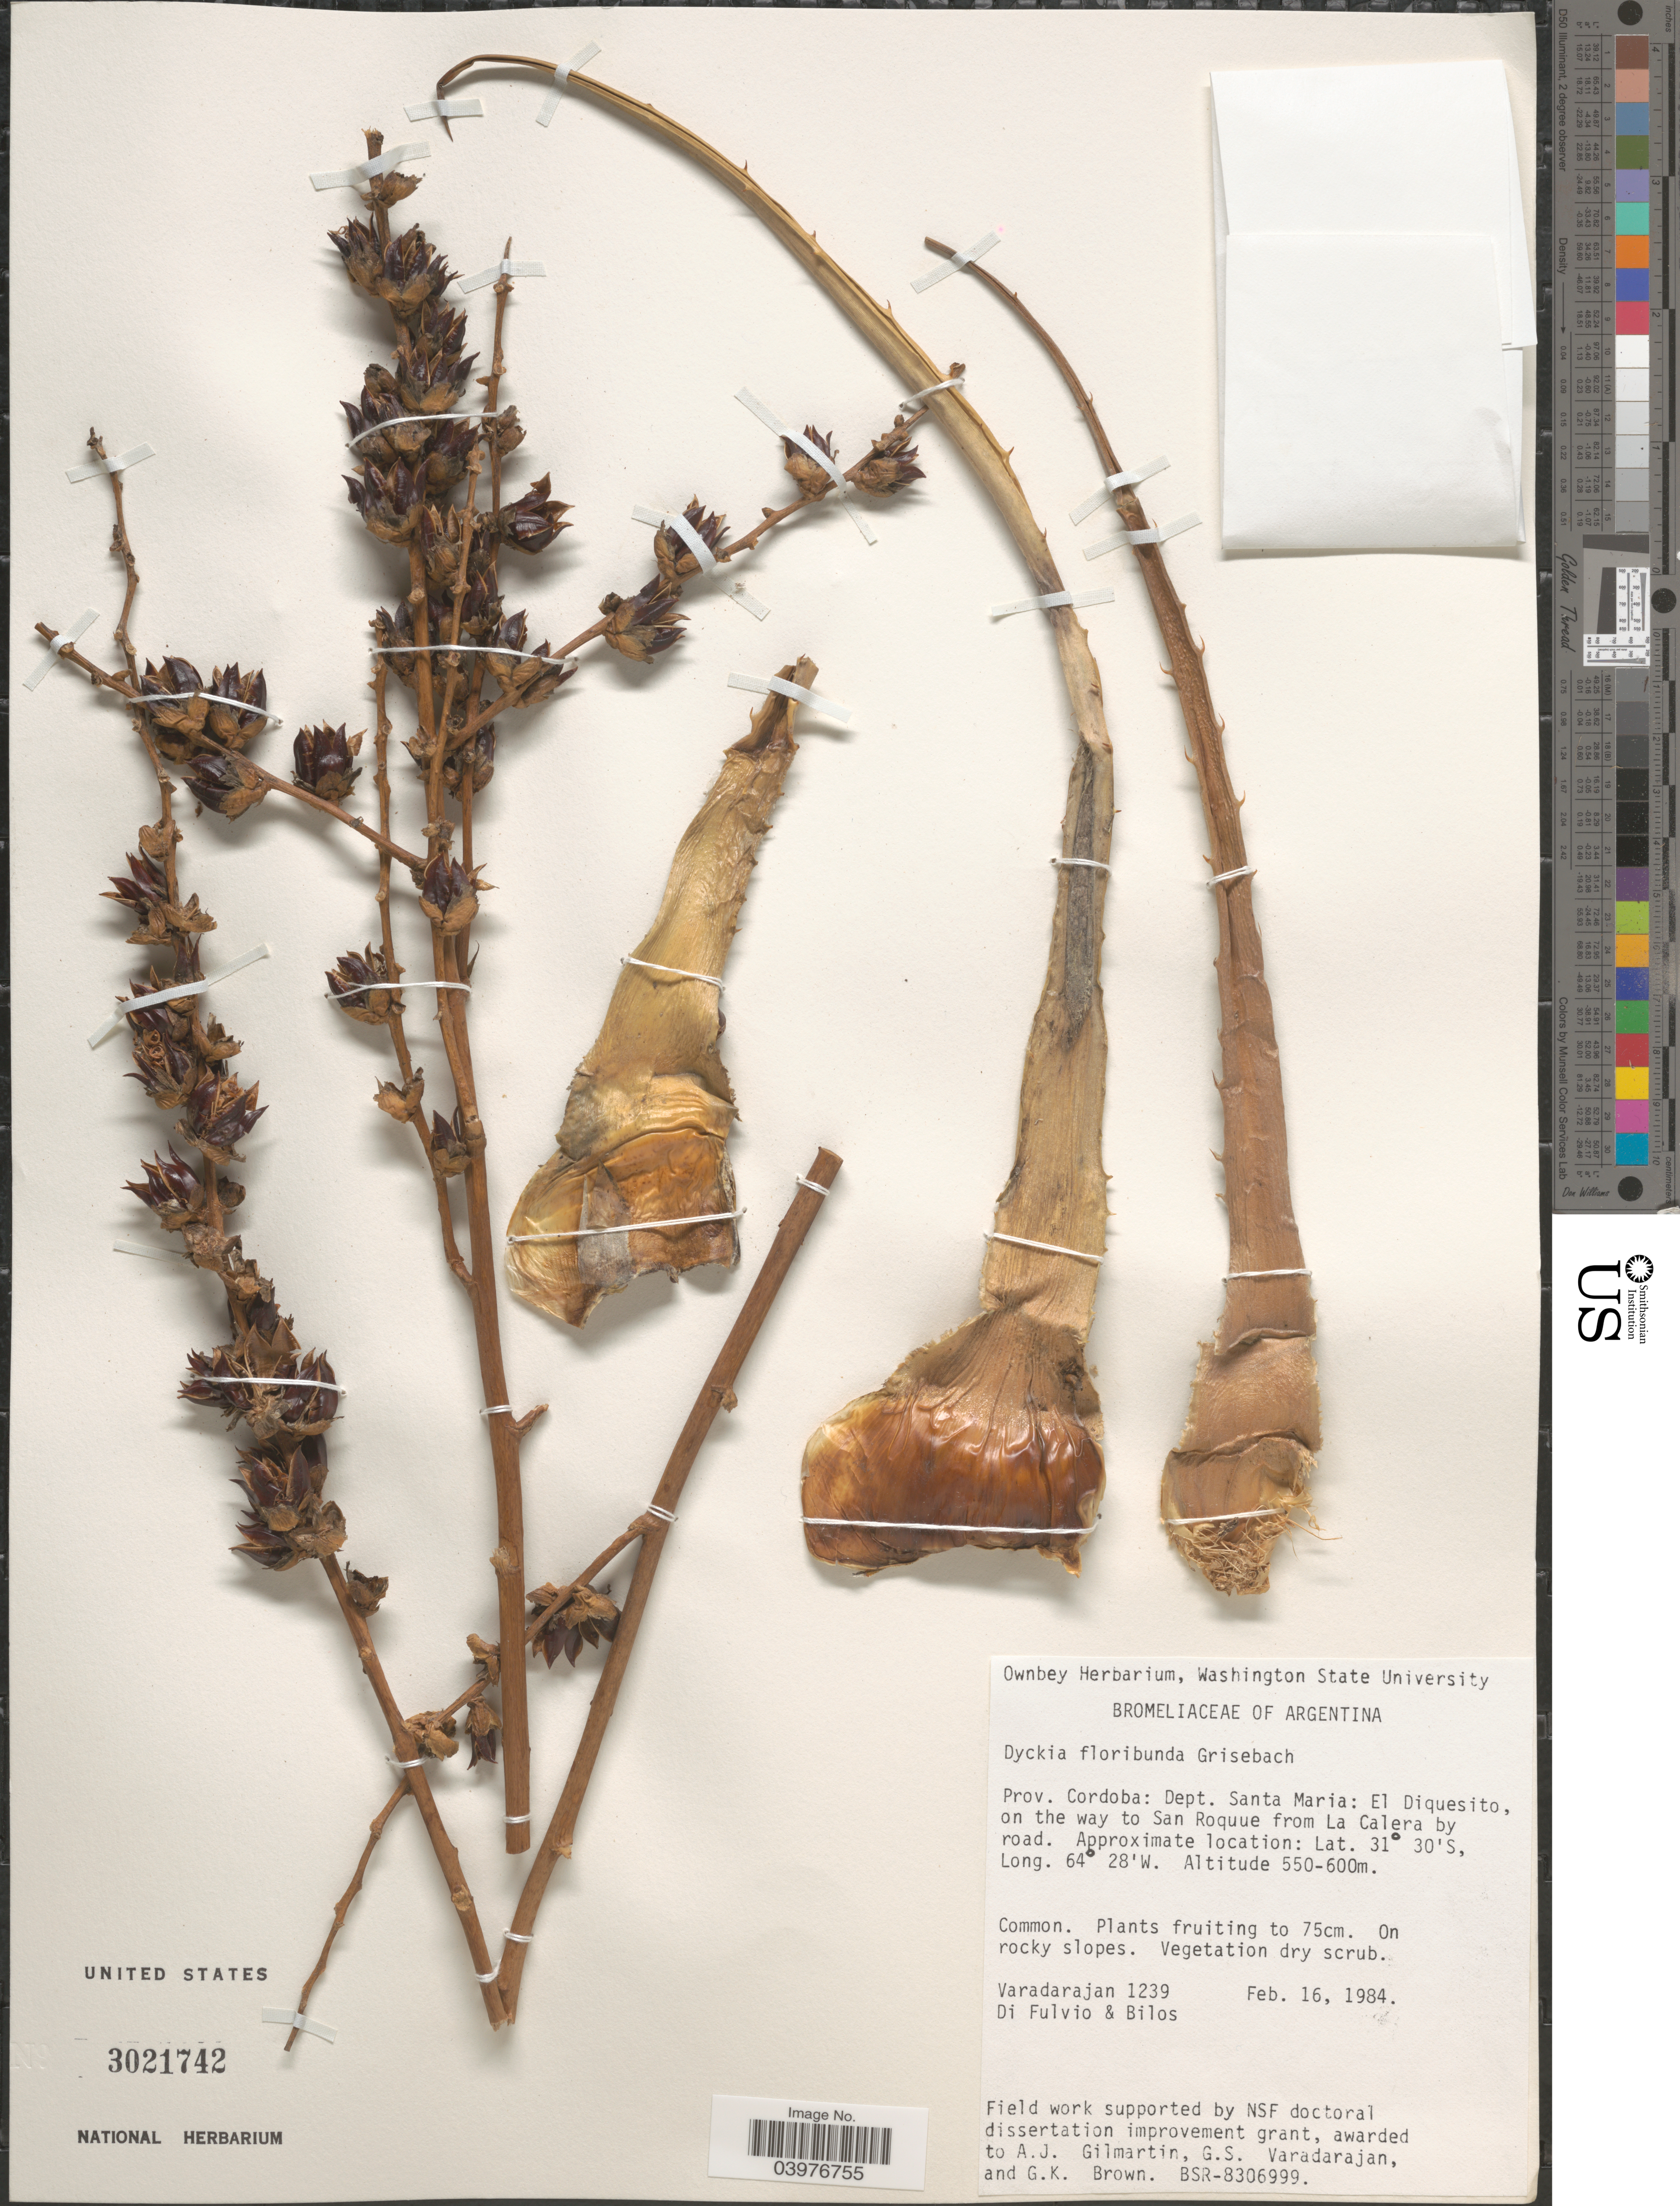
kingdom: Plantae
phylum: Tracheophyta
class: Liliopsida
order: Poales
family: Bromeliaceae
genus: Dyckia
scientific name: Dyckia floribunda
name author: Griseb.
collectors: G. S. Varadarajan, -. Di Fulvio & -. Bilos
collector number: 1239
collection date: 1984-02-16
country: Argentina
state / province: Cordoba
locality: Dept. Santa Maria: El Diquesito, on the way to San Roque from La Calera by road.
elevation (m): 550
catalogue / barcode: US 3021742